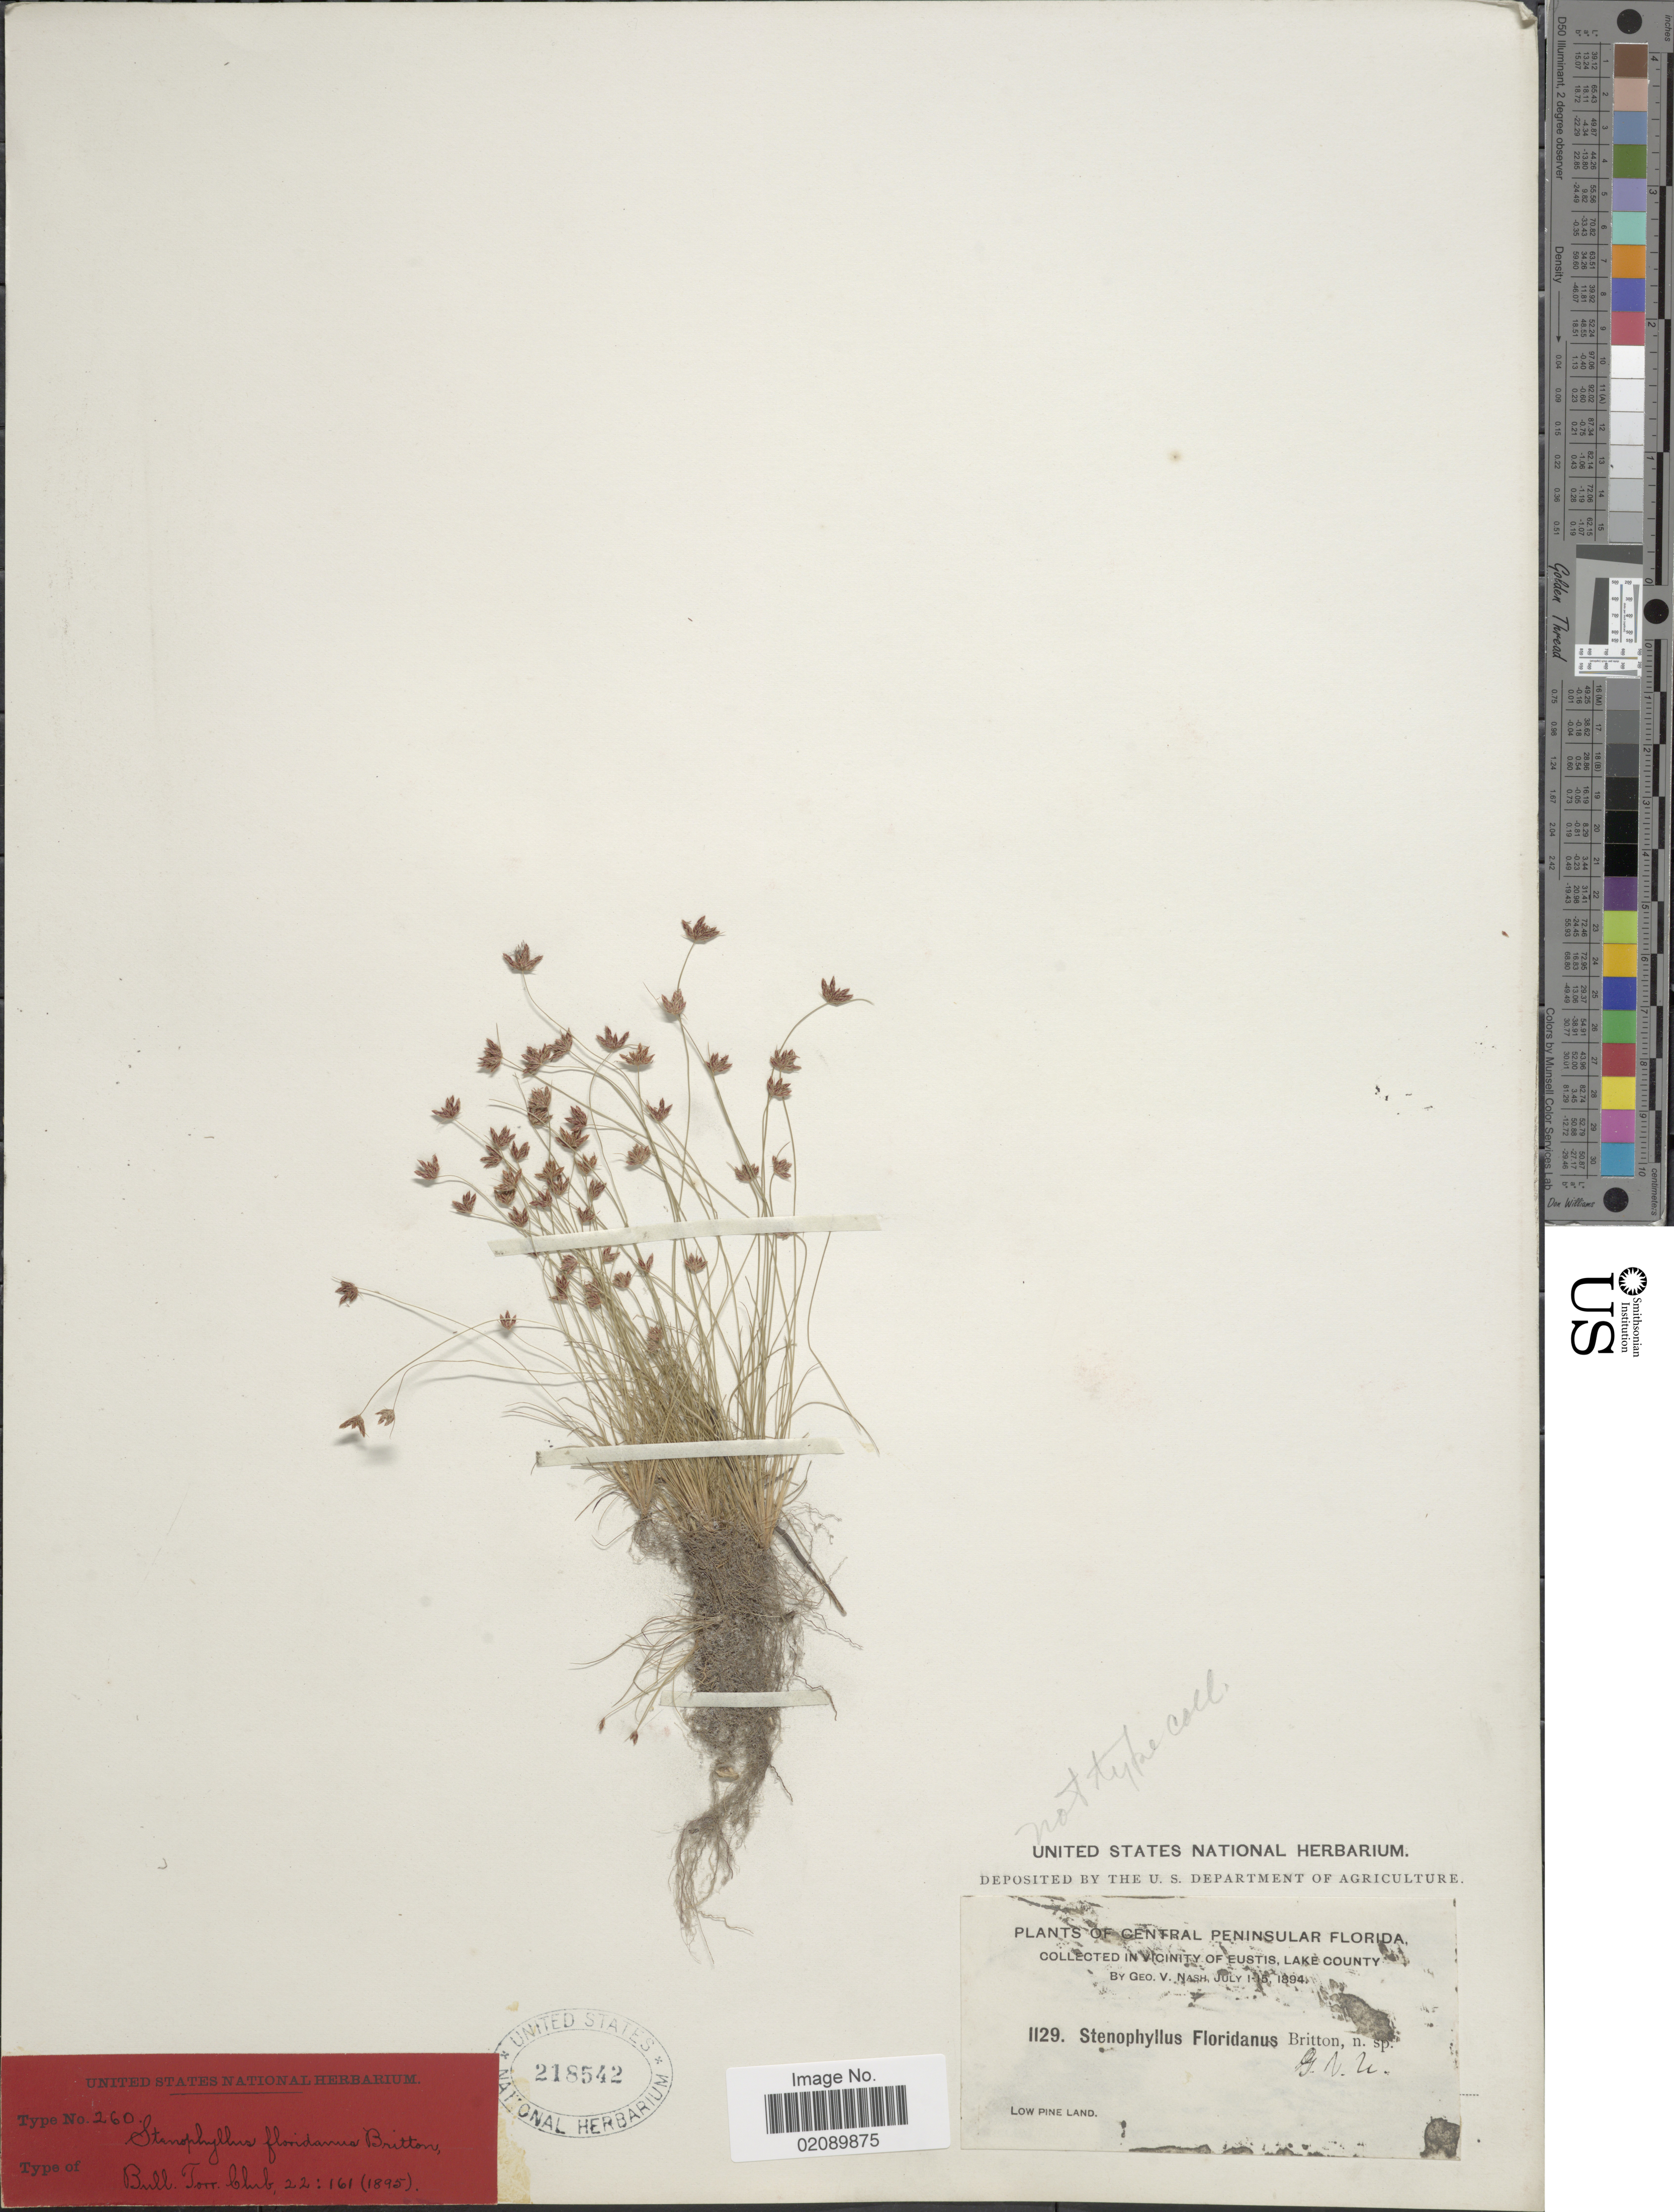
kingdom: Plantae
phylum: Tracheophyta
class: Liliopsida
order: Poales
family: Cyperaceae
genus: Bulbostylis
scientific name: Bulbostylis barbata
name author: (Rottb.) C.B. Clarke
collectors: G. V. Nash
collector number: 1129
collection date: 1894-07-01/1894-07-15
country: United States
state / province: Florida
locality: Central Peninsular Florida. In Vicinity of Eustis, Lake County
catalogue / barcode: US 218542